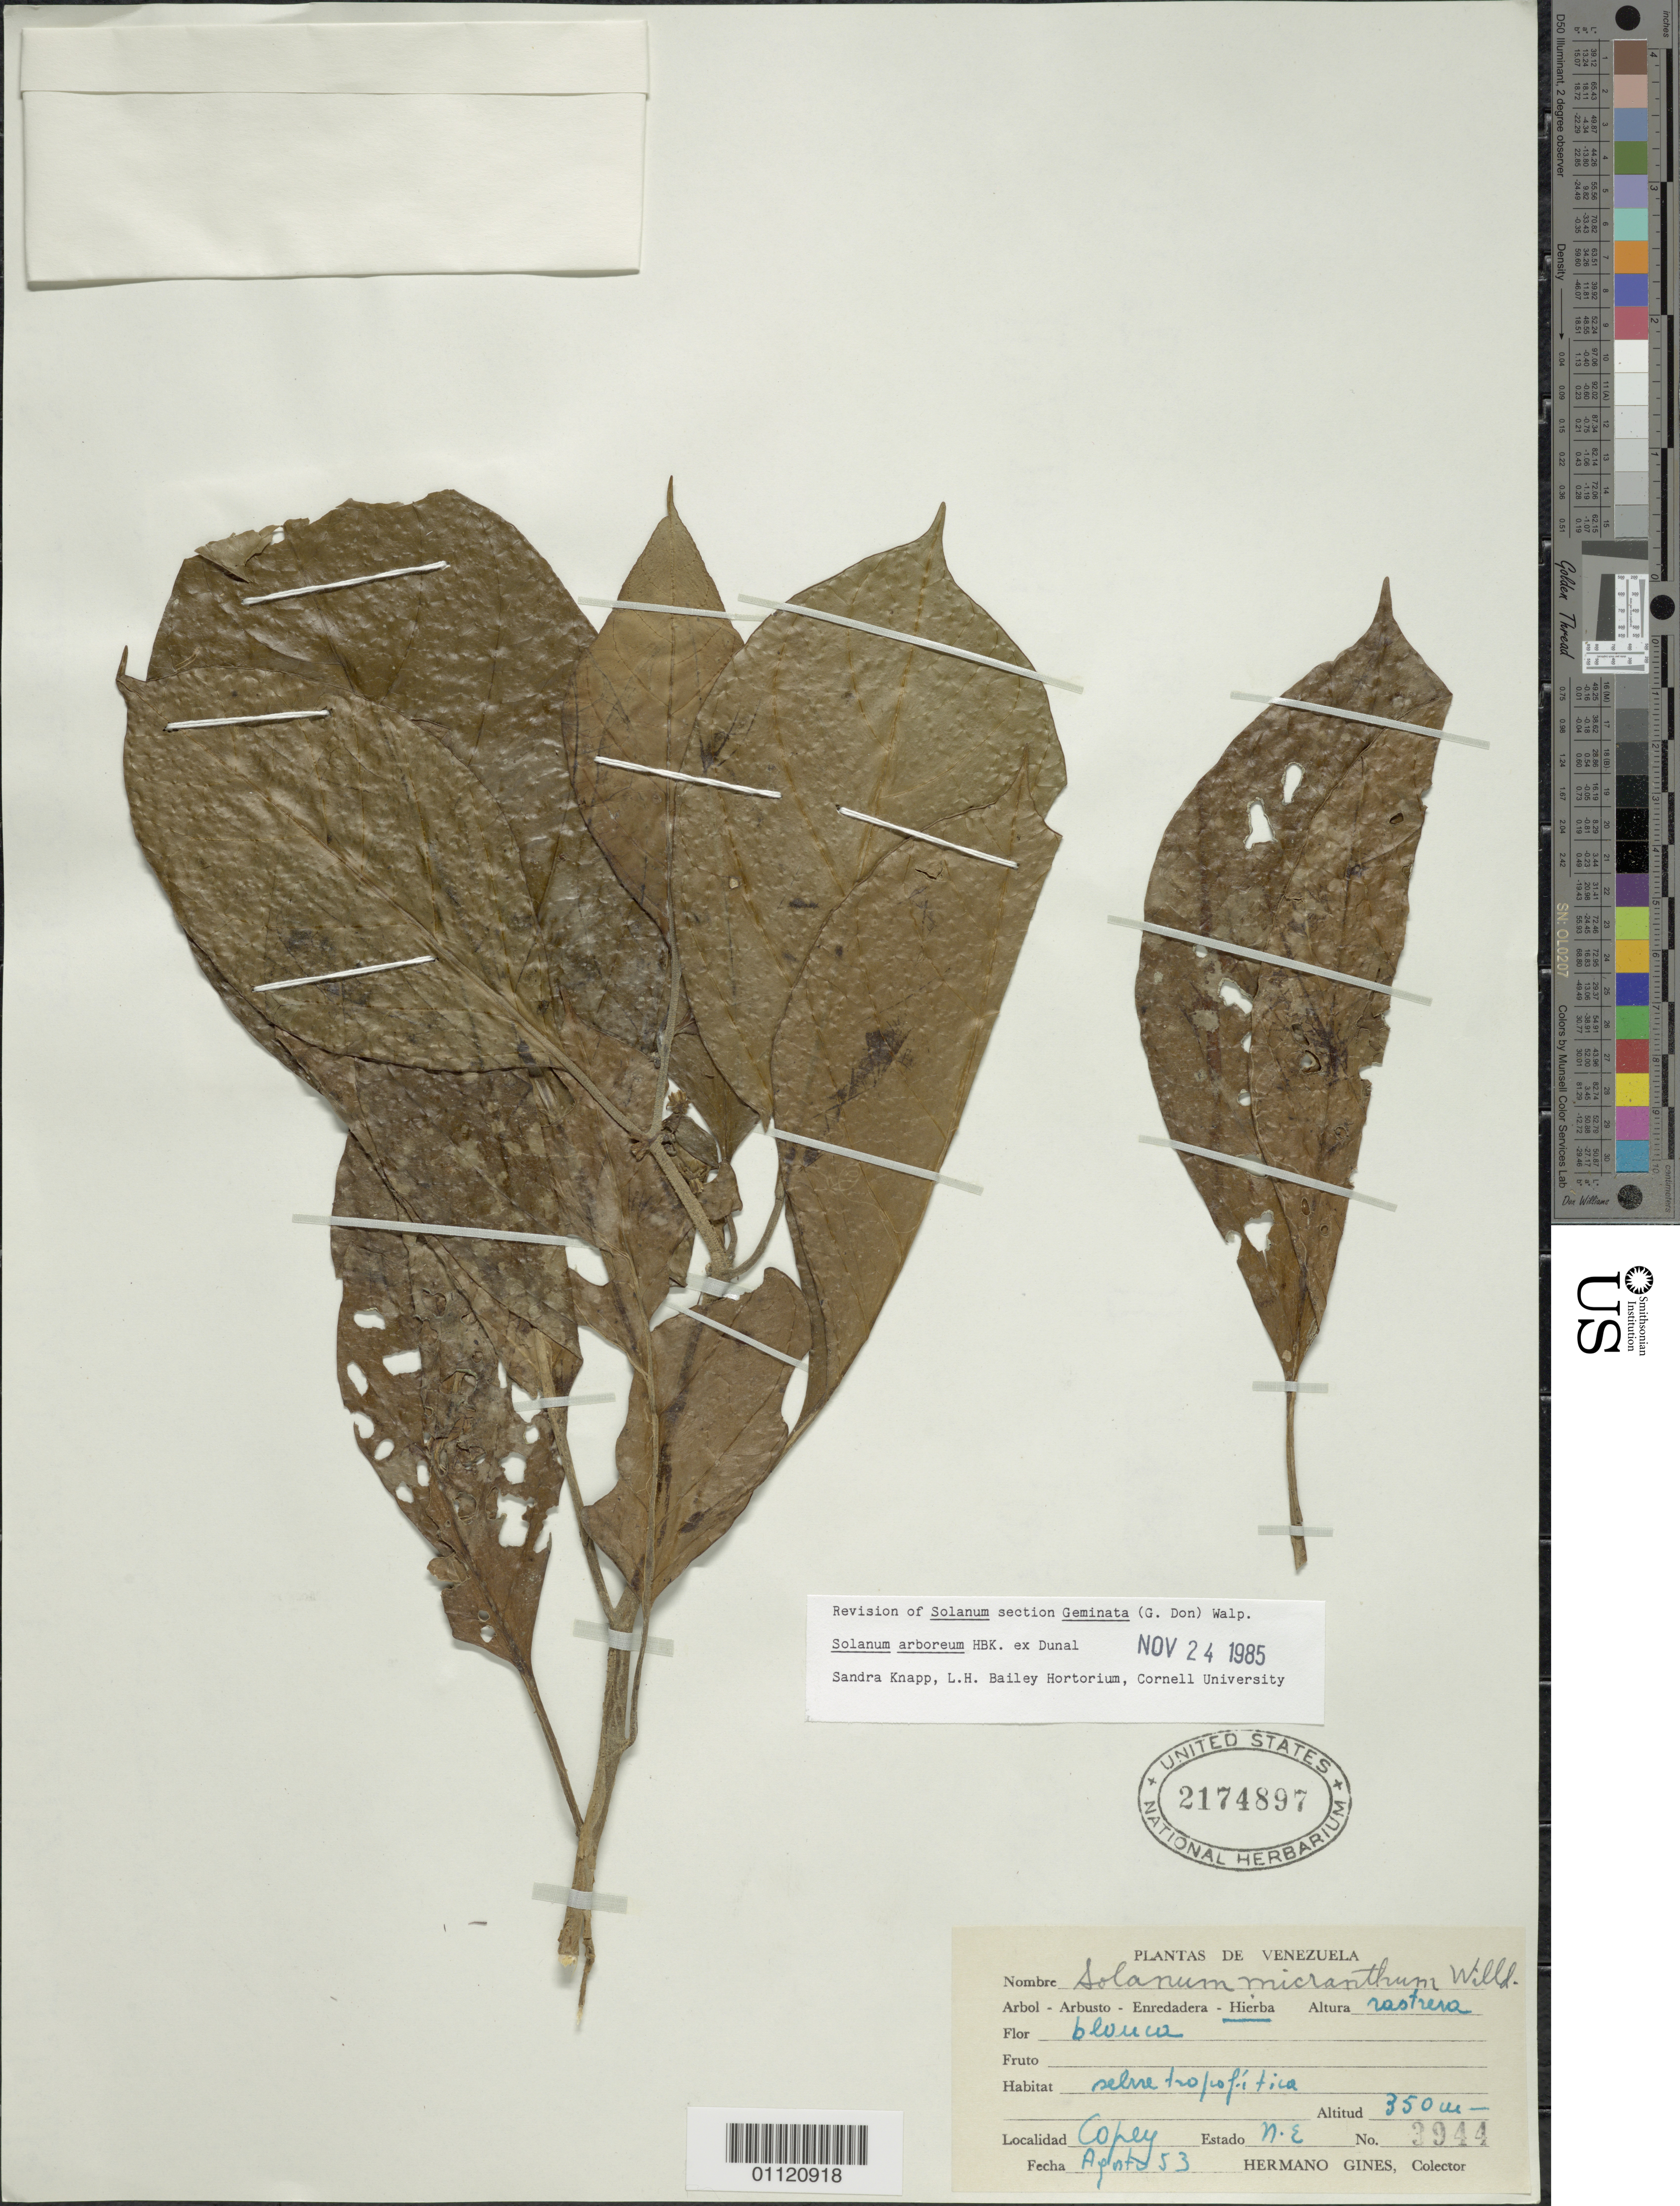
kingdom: Plantae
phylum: Tracheophyta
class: Magnoliopsida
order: Solanales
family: Solanaceae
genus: Solanum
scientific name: Solanum arboreum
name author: Dunal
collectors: Bro. Gines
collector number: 3944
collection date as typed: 01 Aug 1953 to 31 Aug 1953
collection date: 1953-08-01/1953-08-31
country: Venezuela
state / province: Nueva Esparta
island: Margarita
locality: Copey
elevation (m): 350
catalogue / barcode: US 2174897